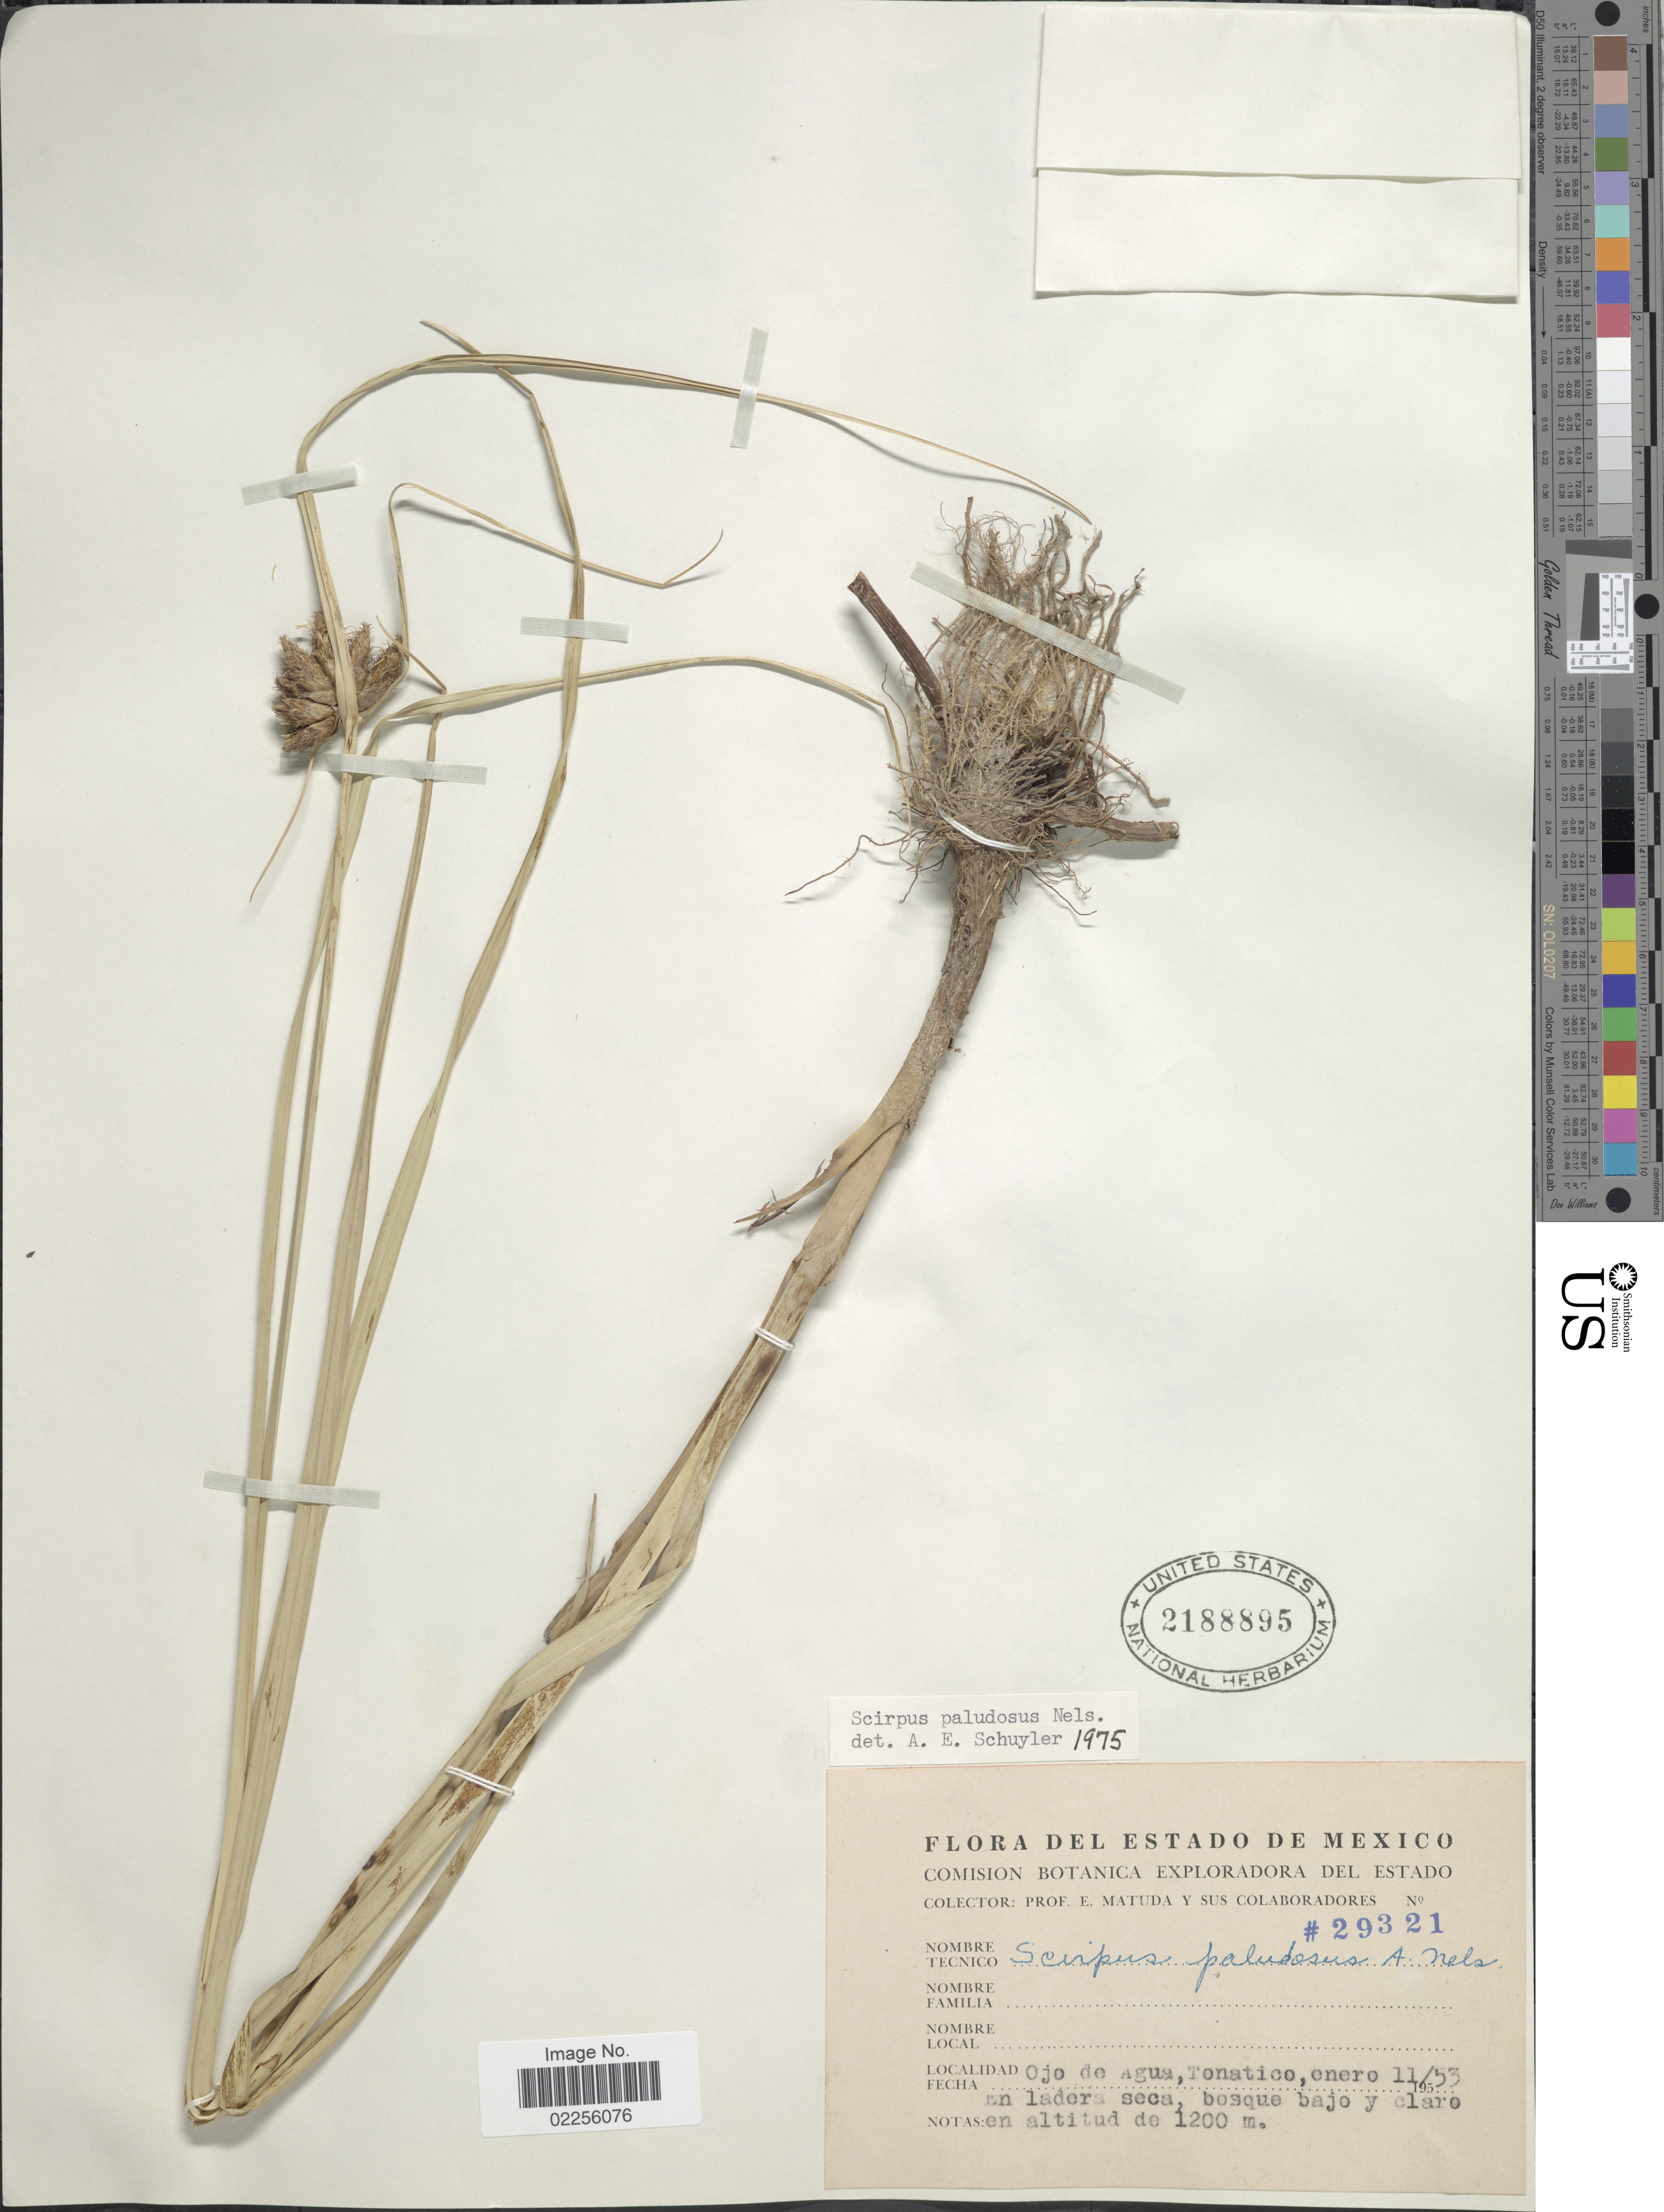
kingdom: Plantae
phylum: Tracheophyta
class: Liliopsida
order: Poales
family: Cyperaceae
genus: Bolboschoenus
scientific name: Bolboschoenus maritimus subsp. paludosus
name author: (A. Nelson) T. Koyama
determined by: Strong, M. T., (US), Smithsonian Institution - National Museum of Natural History (UNITED STATES)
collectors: E. Matuda & Sus Colaboradores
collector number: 29321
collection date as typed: Transcribed d/m/y: 11/1/53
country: Mexico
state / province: México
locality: Ojo de Agua, Tonatico, En ladera seca, bosque bajo y claro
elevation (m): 1200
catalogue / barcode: US 2188895